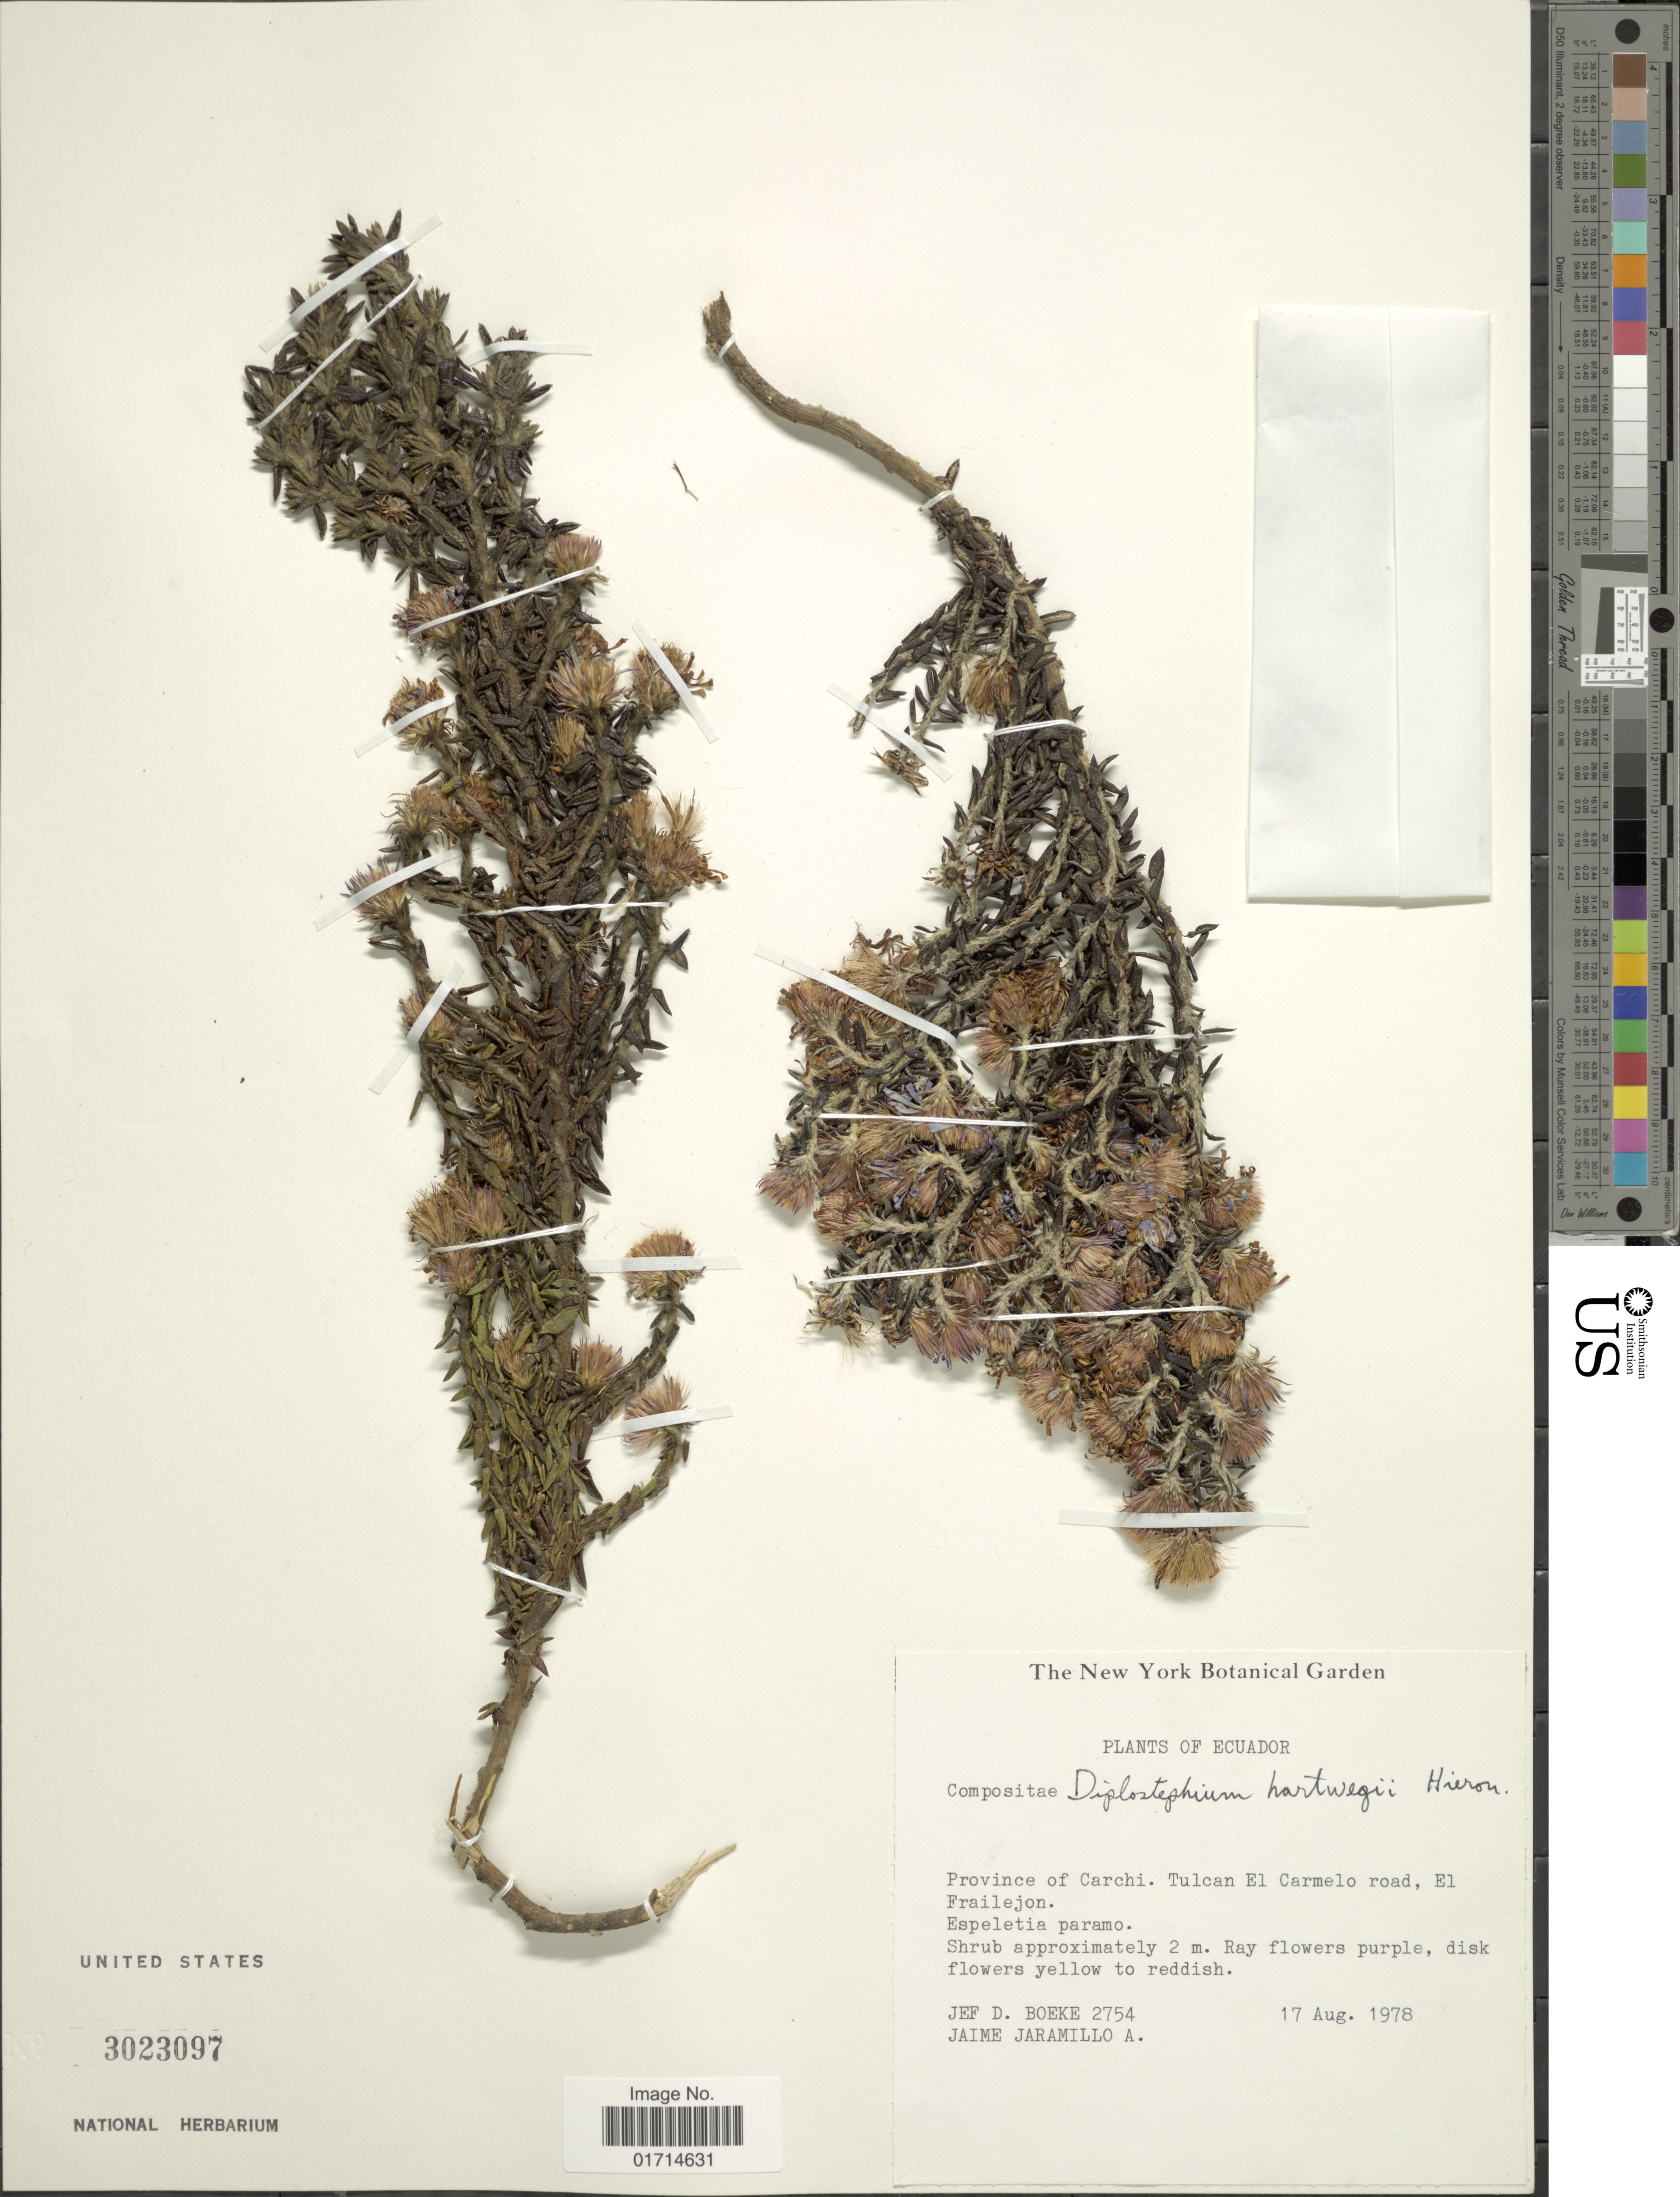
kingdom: Plantae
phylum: Tracheophyta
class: Magnoliopsida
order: Asterales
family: Asteraceae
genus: Diplostephium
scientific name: Diplostephium hartwegii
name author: Hieron.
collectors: J. D. Boeke & J. L. Jaramillo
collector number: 2754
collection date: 1978-08-17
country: Ecuador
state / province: Carchi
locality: Tulcan El Carmelo road, El Frailejon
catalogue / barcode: US 3023097